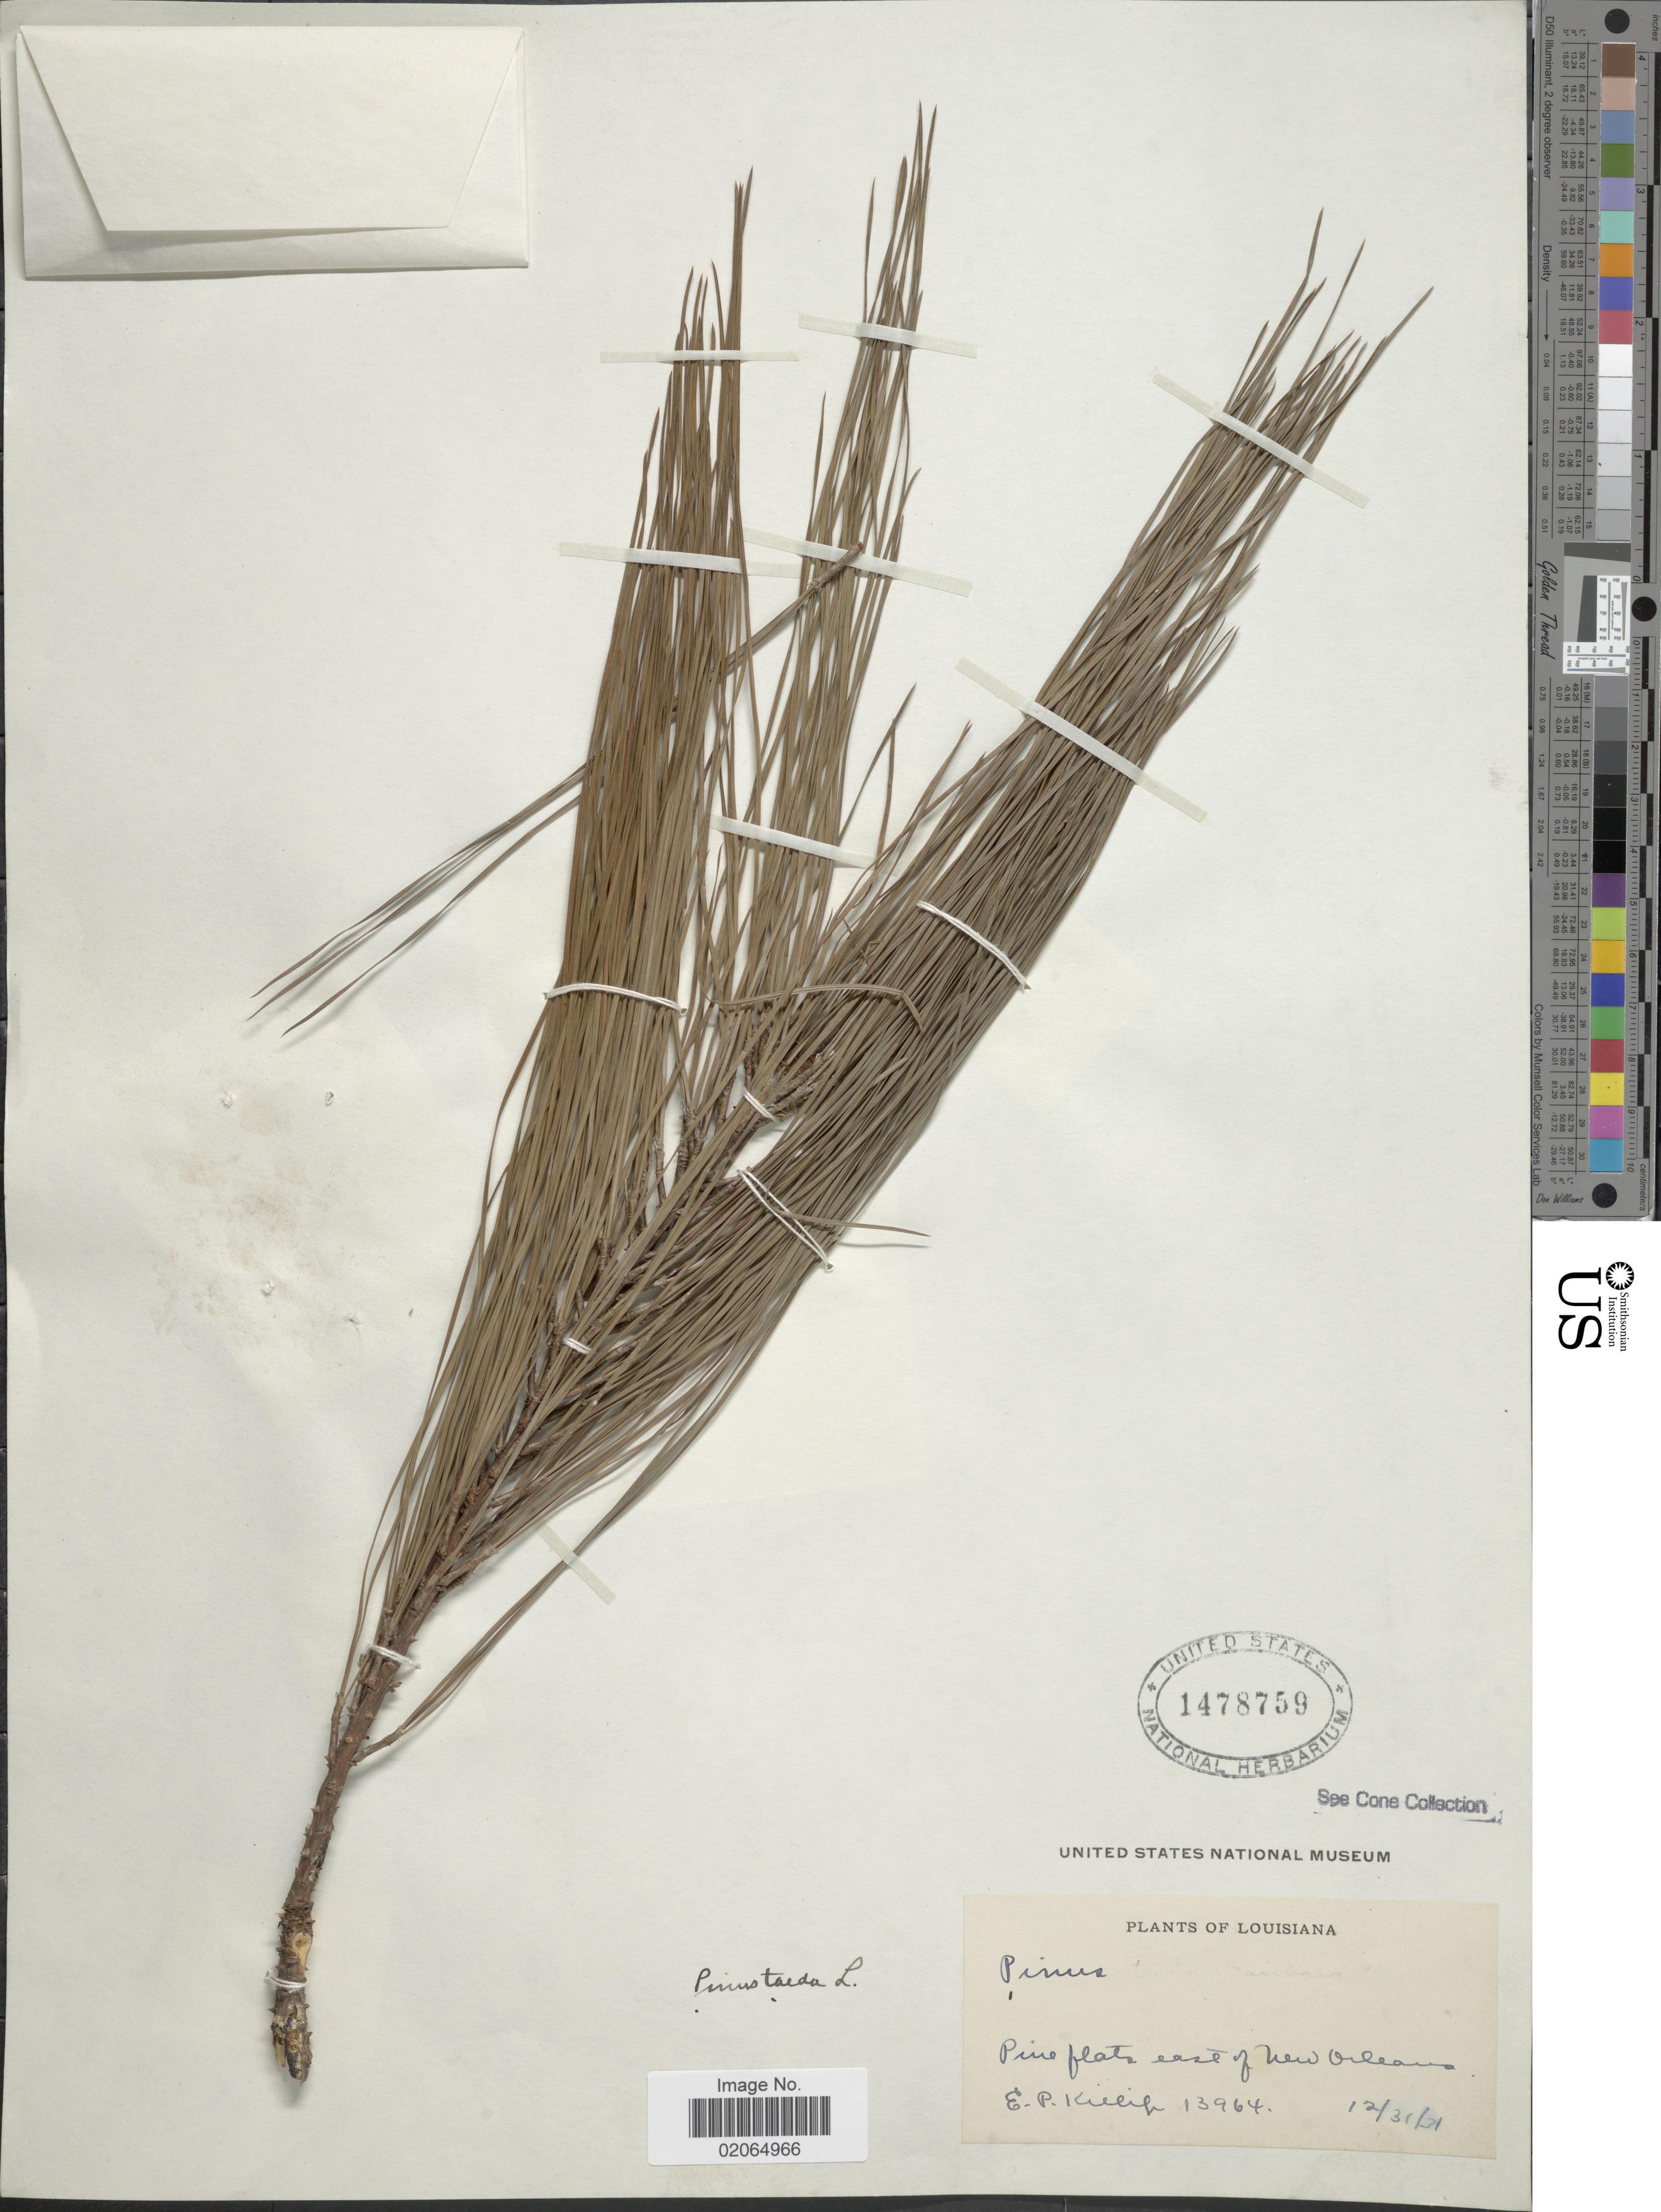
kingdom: Plantae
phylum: Tracheophyta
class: Pinopsida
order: Pinales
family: Pinaceae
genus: Pinus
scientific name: Pinus taeda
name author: L.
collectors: E. P. Killip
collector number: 13964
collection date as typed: Transcribed d/m/y: 31/12/31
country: United States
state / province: Louisiana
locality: Pine flats east of New Orleans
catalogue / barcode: US 1478759